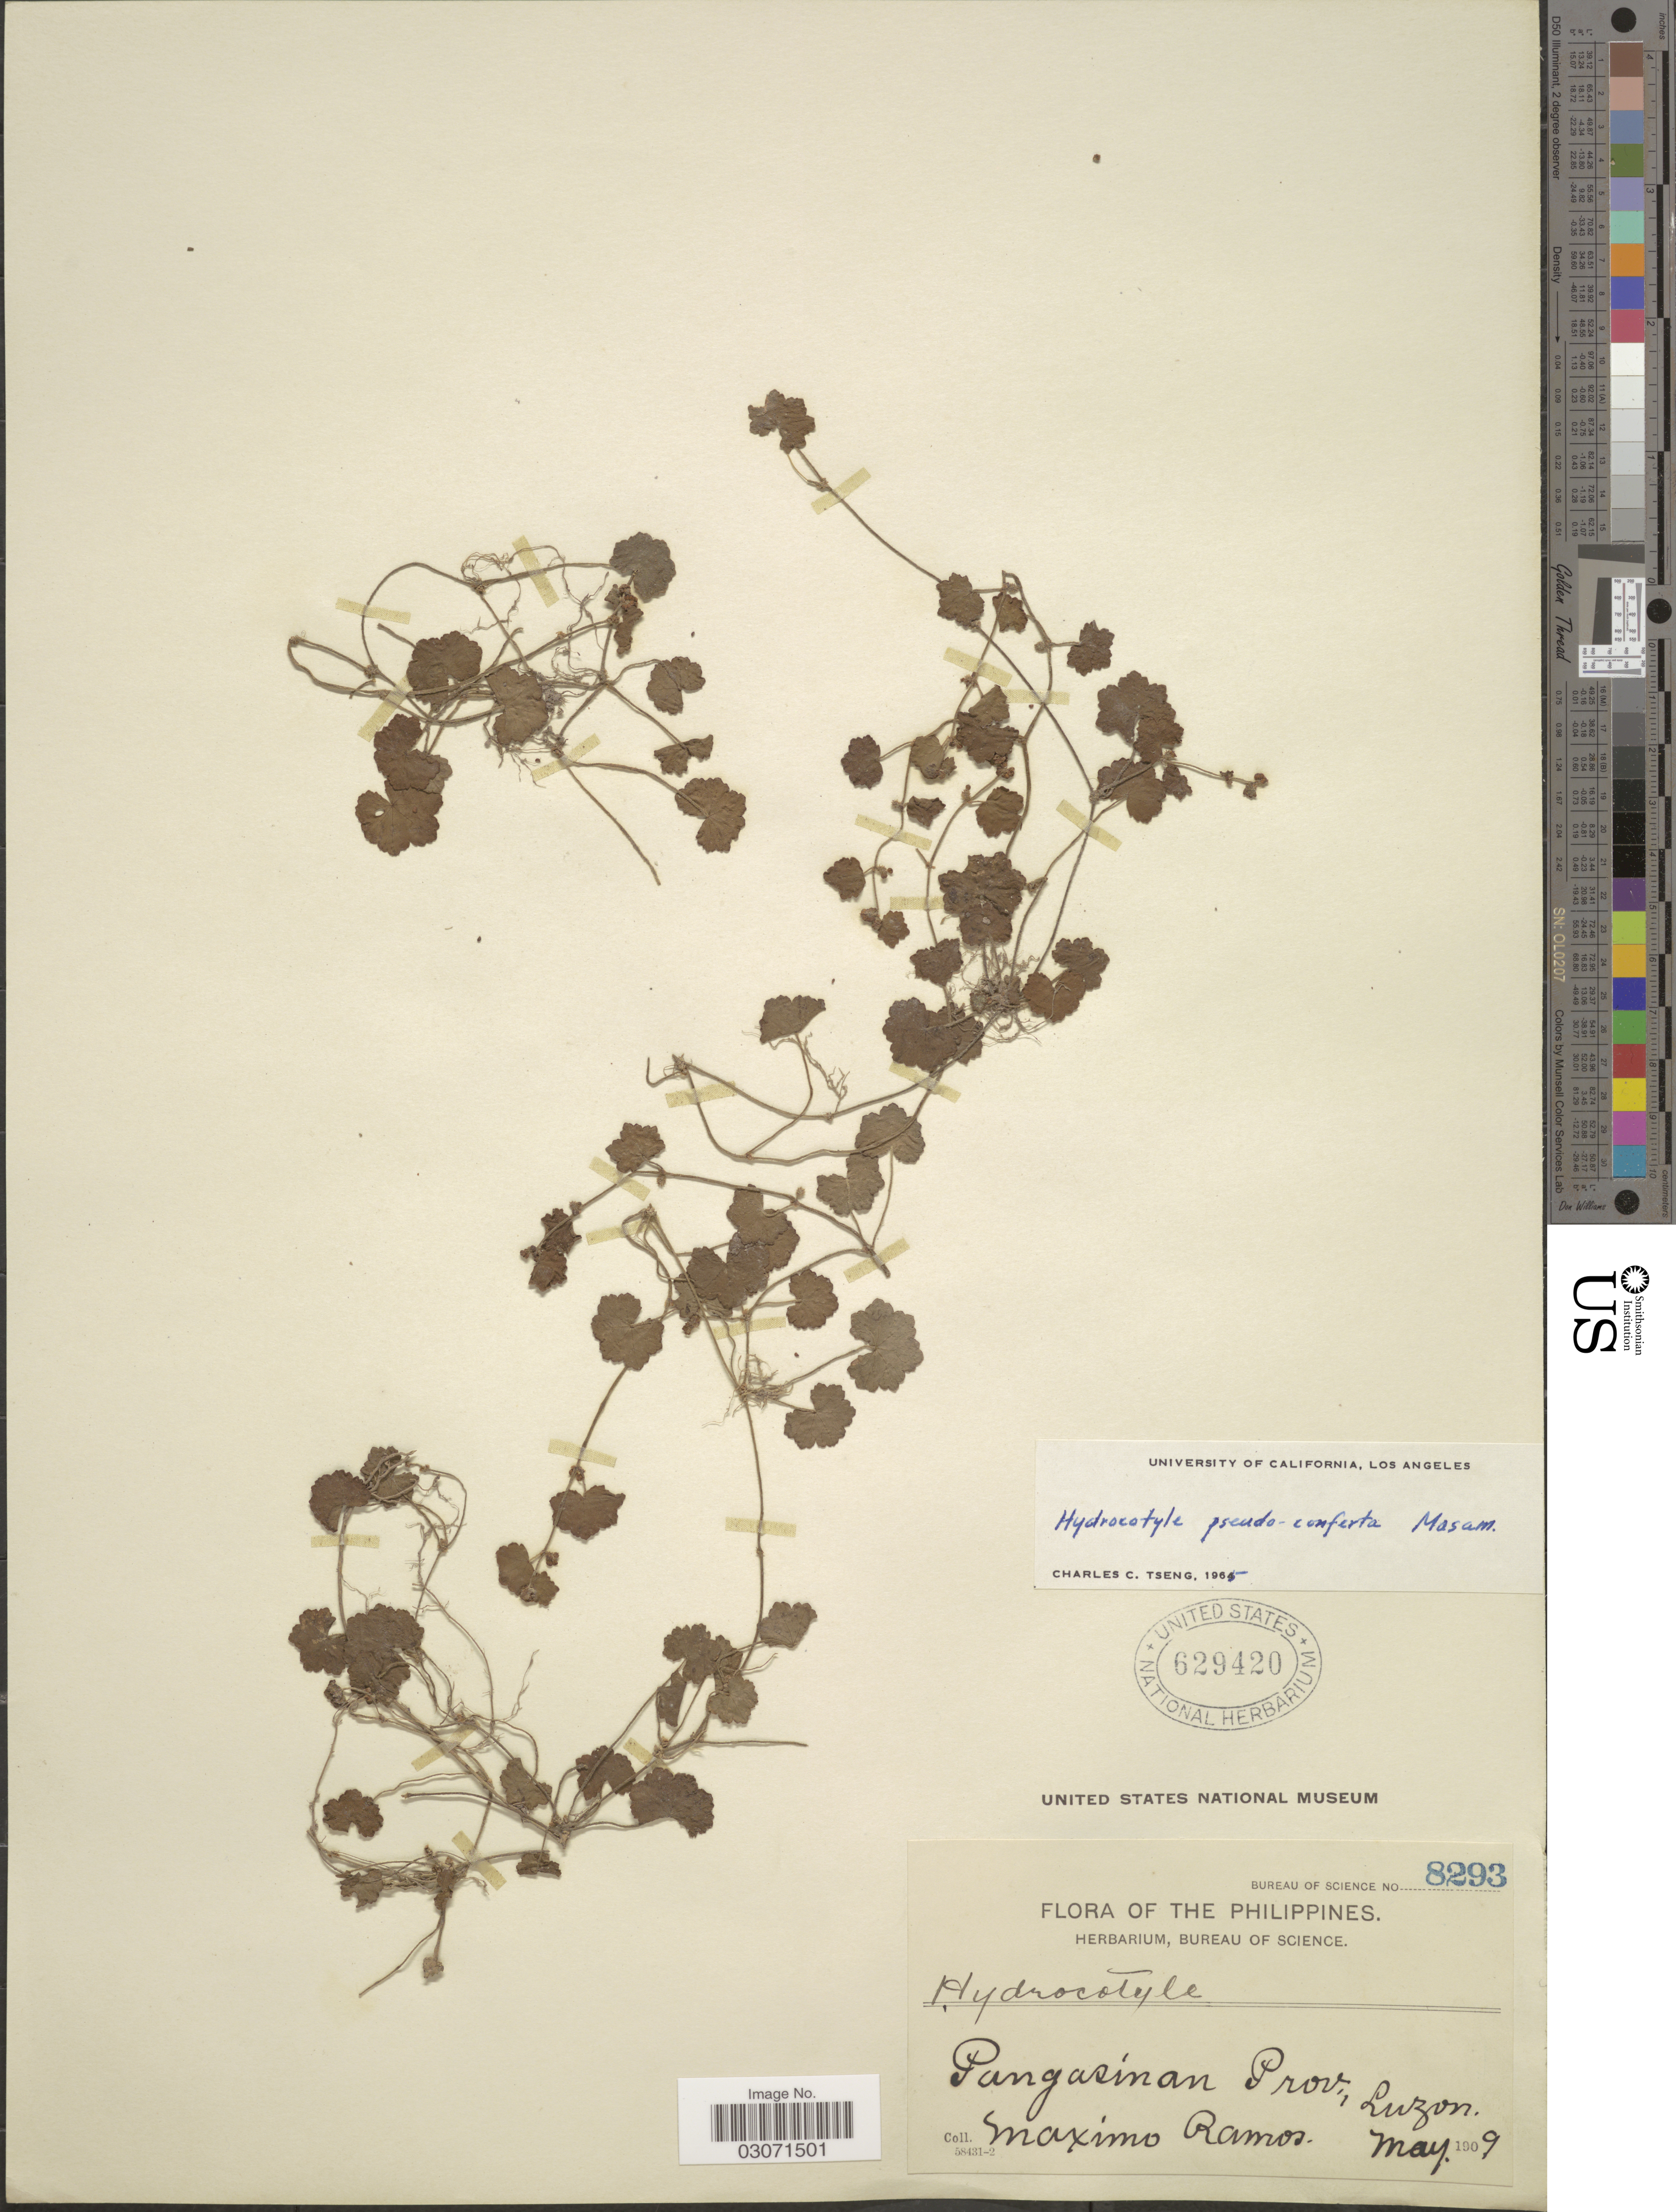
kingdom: Plantae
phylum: Tracheophyta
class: Magnoliopsida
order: Apiales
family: Araliaceae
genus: Hydrocotyle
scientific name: Hydrocotyle pseudoconferta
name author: Masam.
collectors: M. Ramos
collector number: Bureau of Science 8293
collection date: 1909-05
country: Philippines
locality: Pangasínan Prov., Luzon.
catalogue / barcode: US 629420